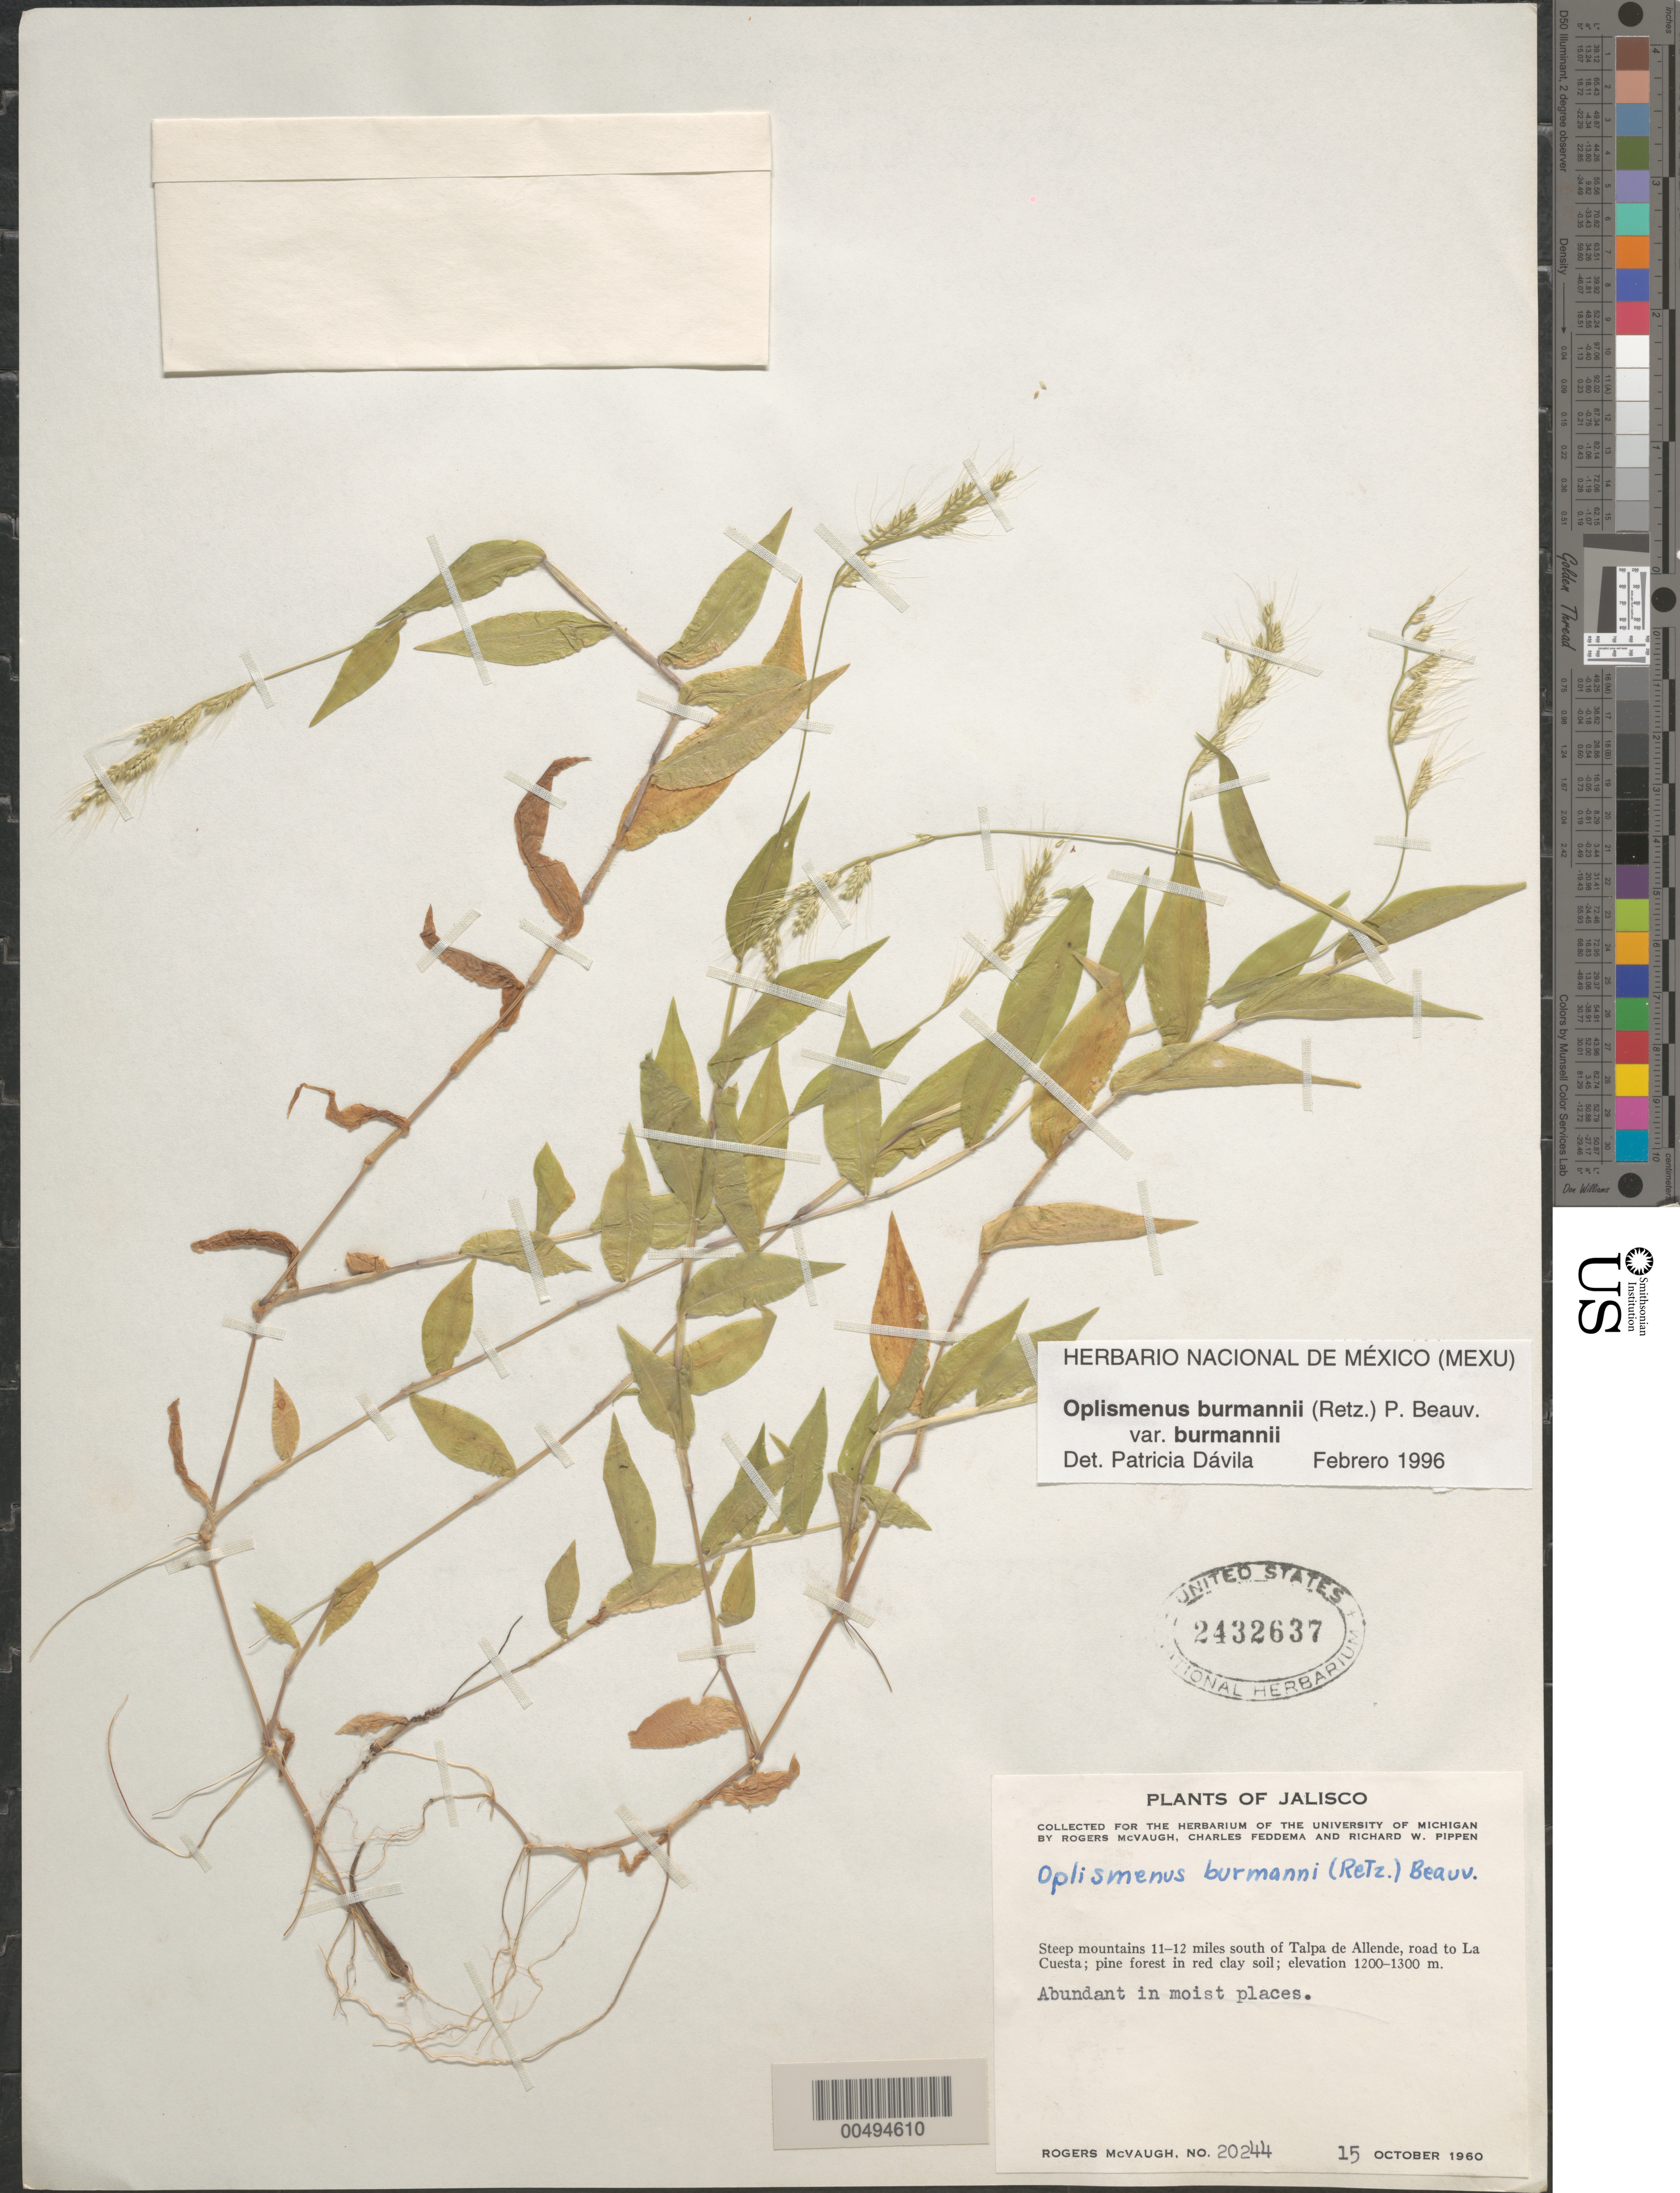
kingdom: Plantae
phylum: Tracheophyta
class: Liliopsida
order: Poales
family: Poaceae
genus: Oplismenus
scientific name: Oplismenus burmannii var. burmannii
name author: (Retz.) P. Beauv.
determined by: Dávila, P. D.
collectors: R. McVaugh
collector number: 20244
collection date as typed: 15 Oct 1960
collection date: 1960-10-15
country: Mexico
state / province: Jalisco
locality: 11-12 mi S of Talpa de Allende, rd to La Cuesta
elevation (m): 1200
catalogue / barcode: US 2432637